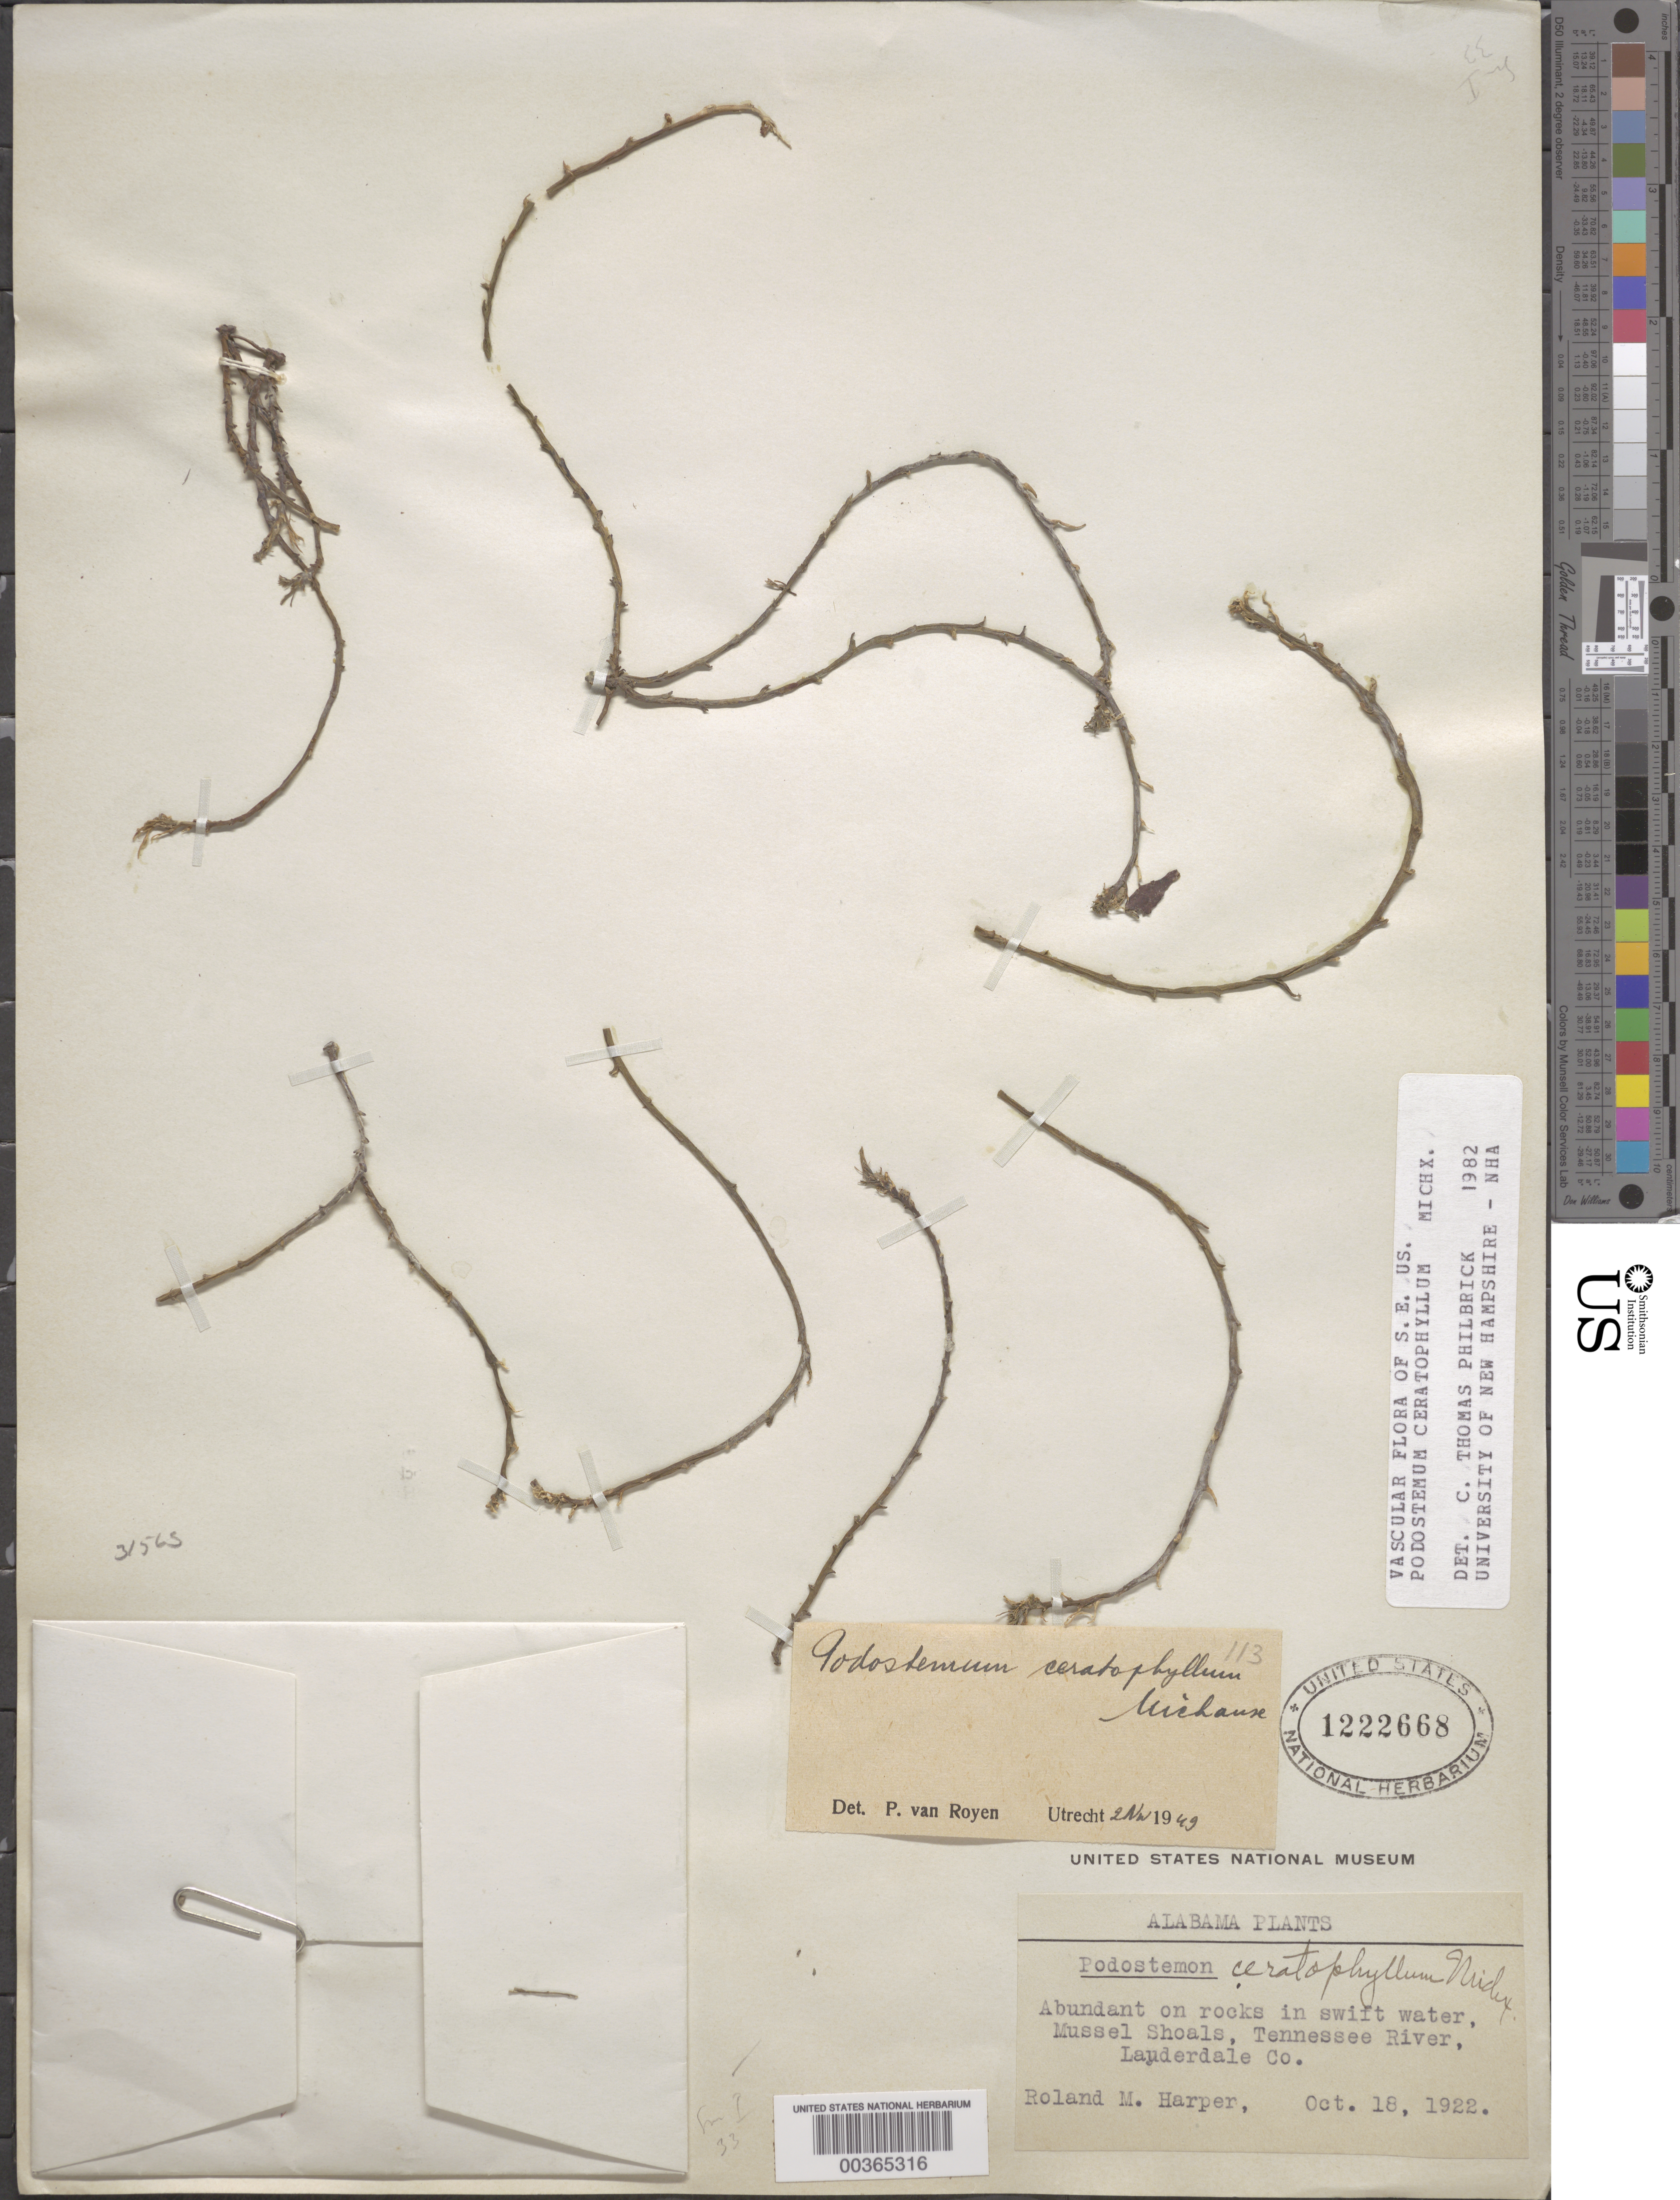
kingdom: Plantae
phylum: Tracheophyta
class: Magnoliopsida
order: Malpighiales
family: Podostemaceae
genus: Podostemum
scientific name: Podostemum ceratophylllum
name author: Michx.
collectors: R. M. Harper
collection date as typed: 18 Oct 1922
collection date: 1922-10-18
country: United States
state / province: Alabama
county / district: Lauderdale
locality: Mussel shoals, tennessee river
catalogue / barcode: US 1222668